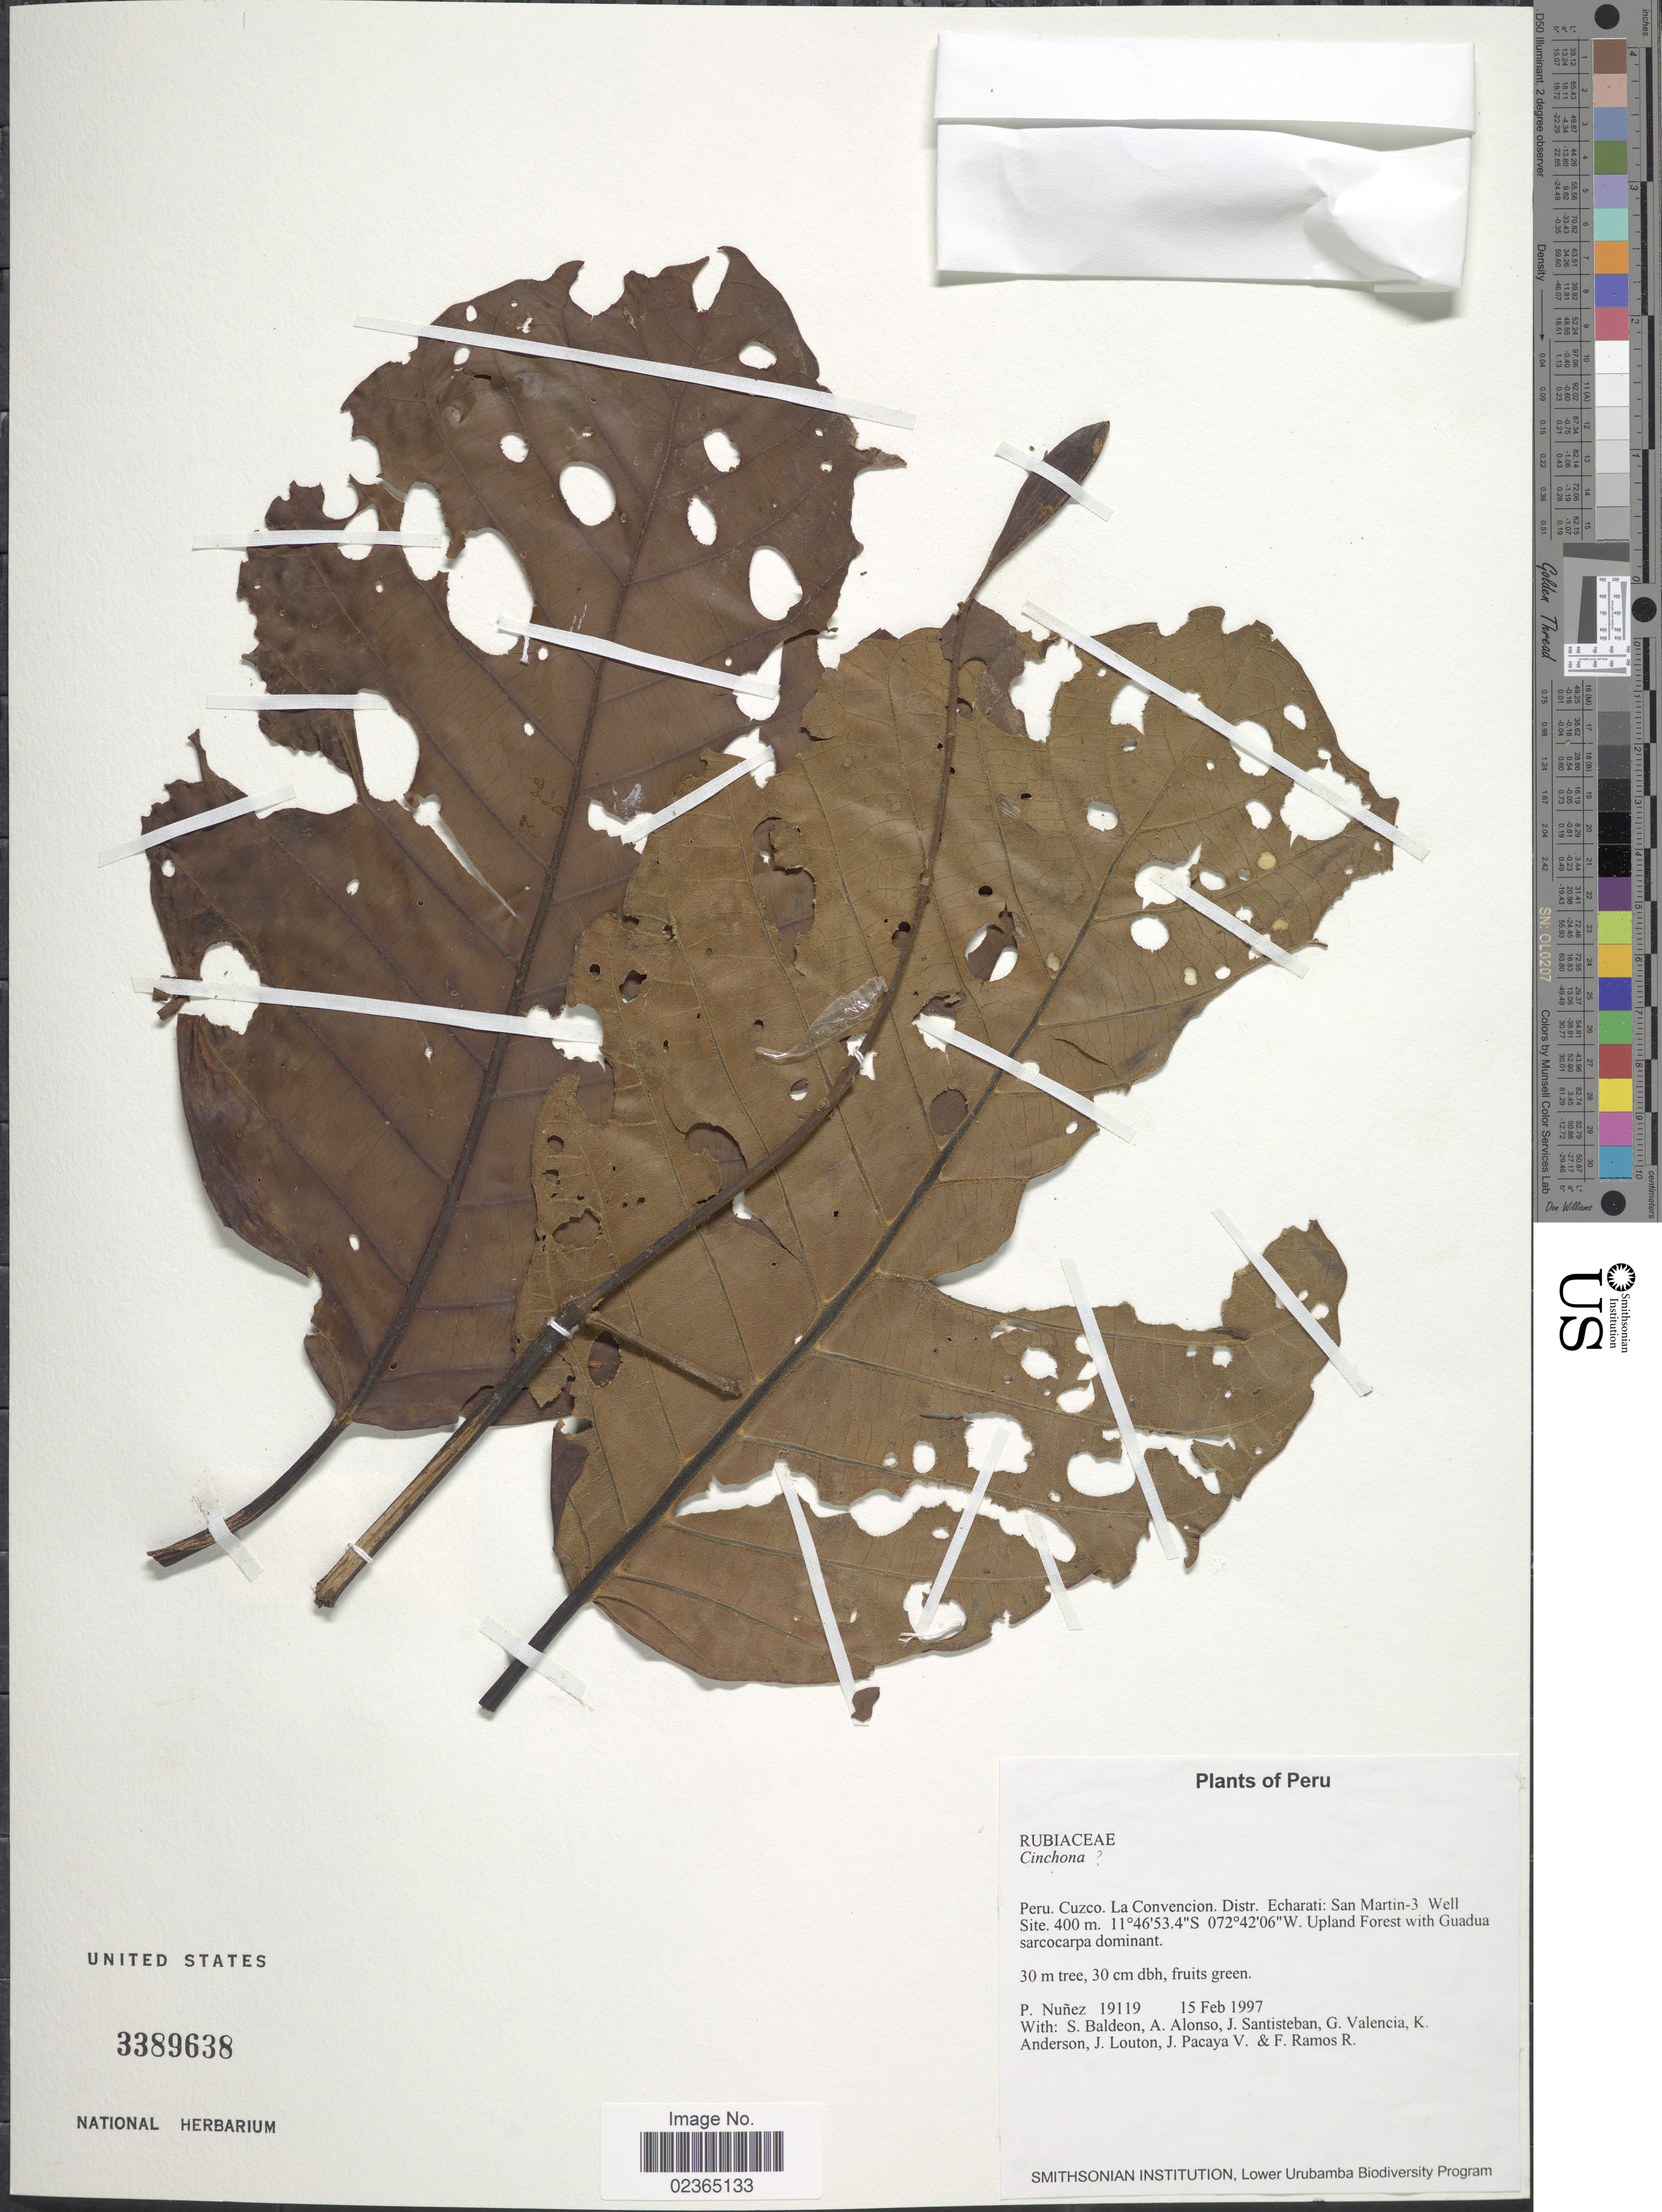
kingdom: Plantae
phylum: Tracheophyta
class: Magnoliopsida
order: Gentianales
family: Rubiaceae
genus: Cinchona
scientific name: Cinchona sp.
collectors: P. Nuñez V., S. Baldeon, A. Alonso, J. Santisteban & et al.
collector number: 19119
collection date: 1997-02-15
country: Peru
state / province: Cusco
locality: La Convencion. Distr. Echarati: San Martin-3 Well Site. Upland Forest with Guadua sarcocarpa dominant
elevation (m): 400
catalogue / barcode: US 3389638